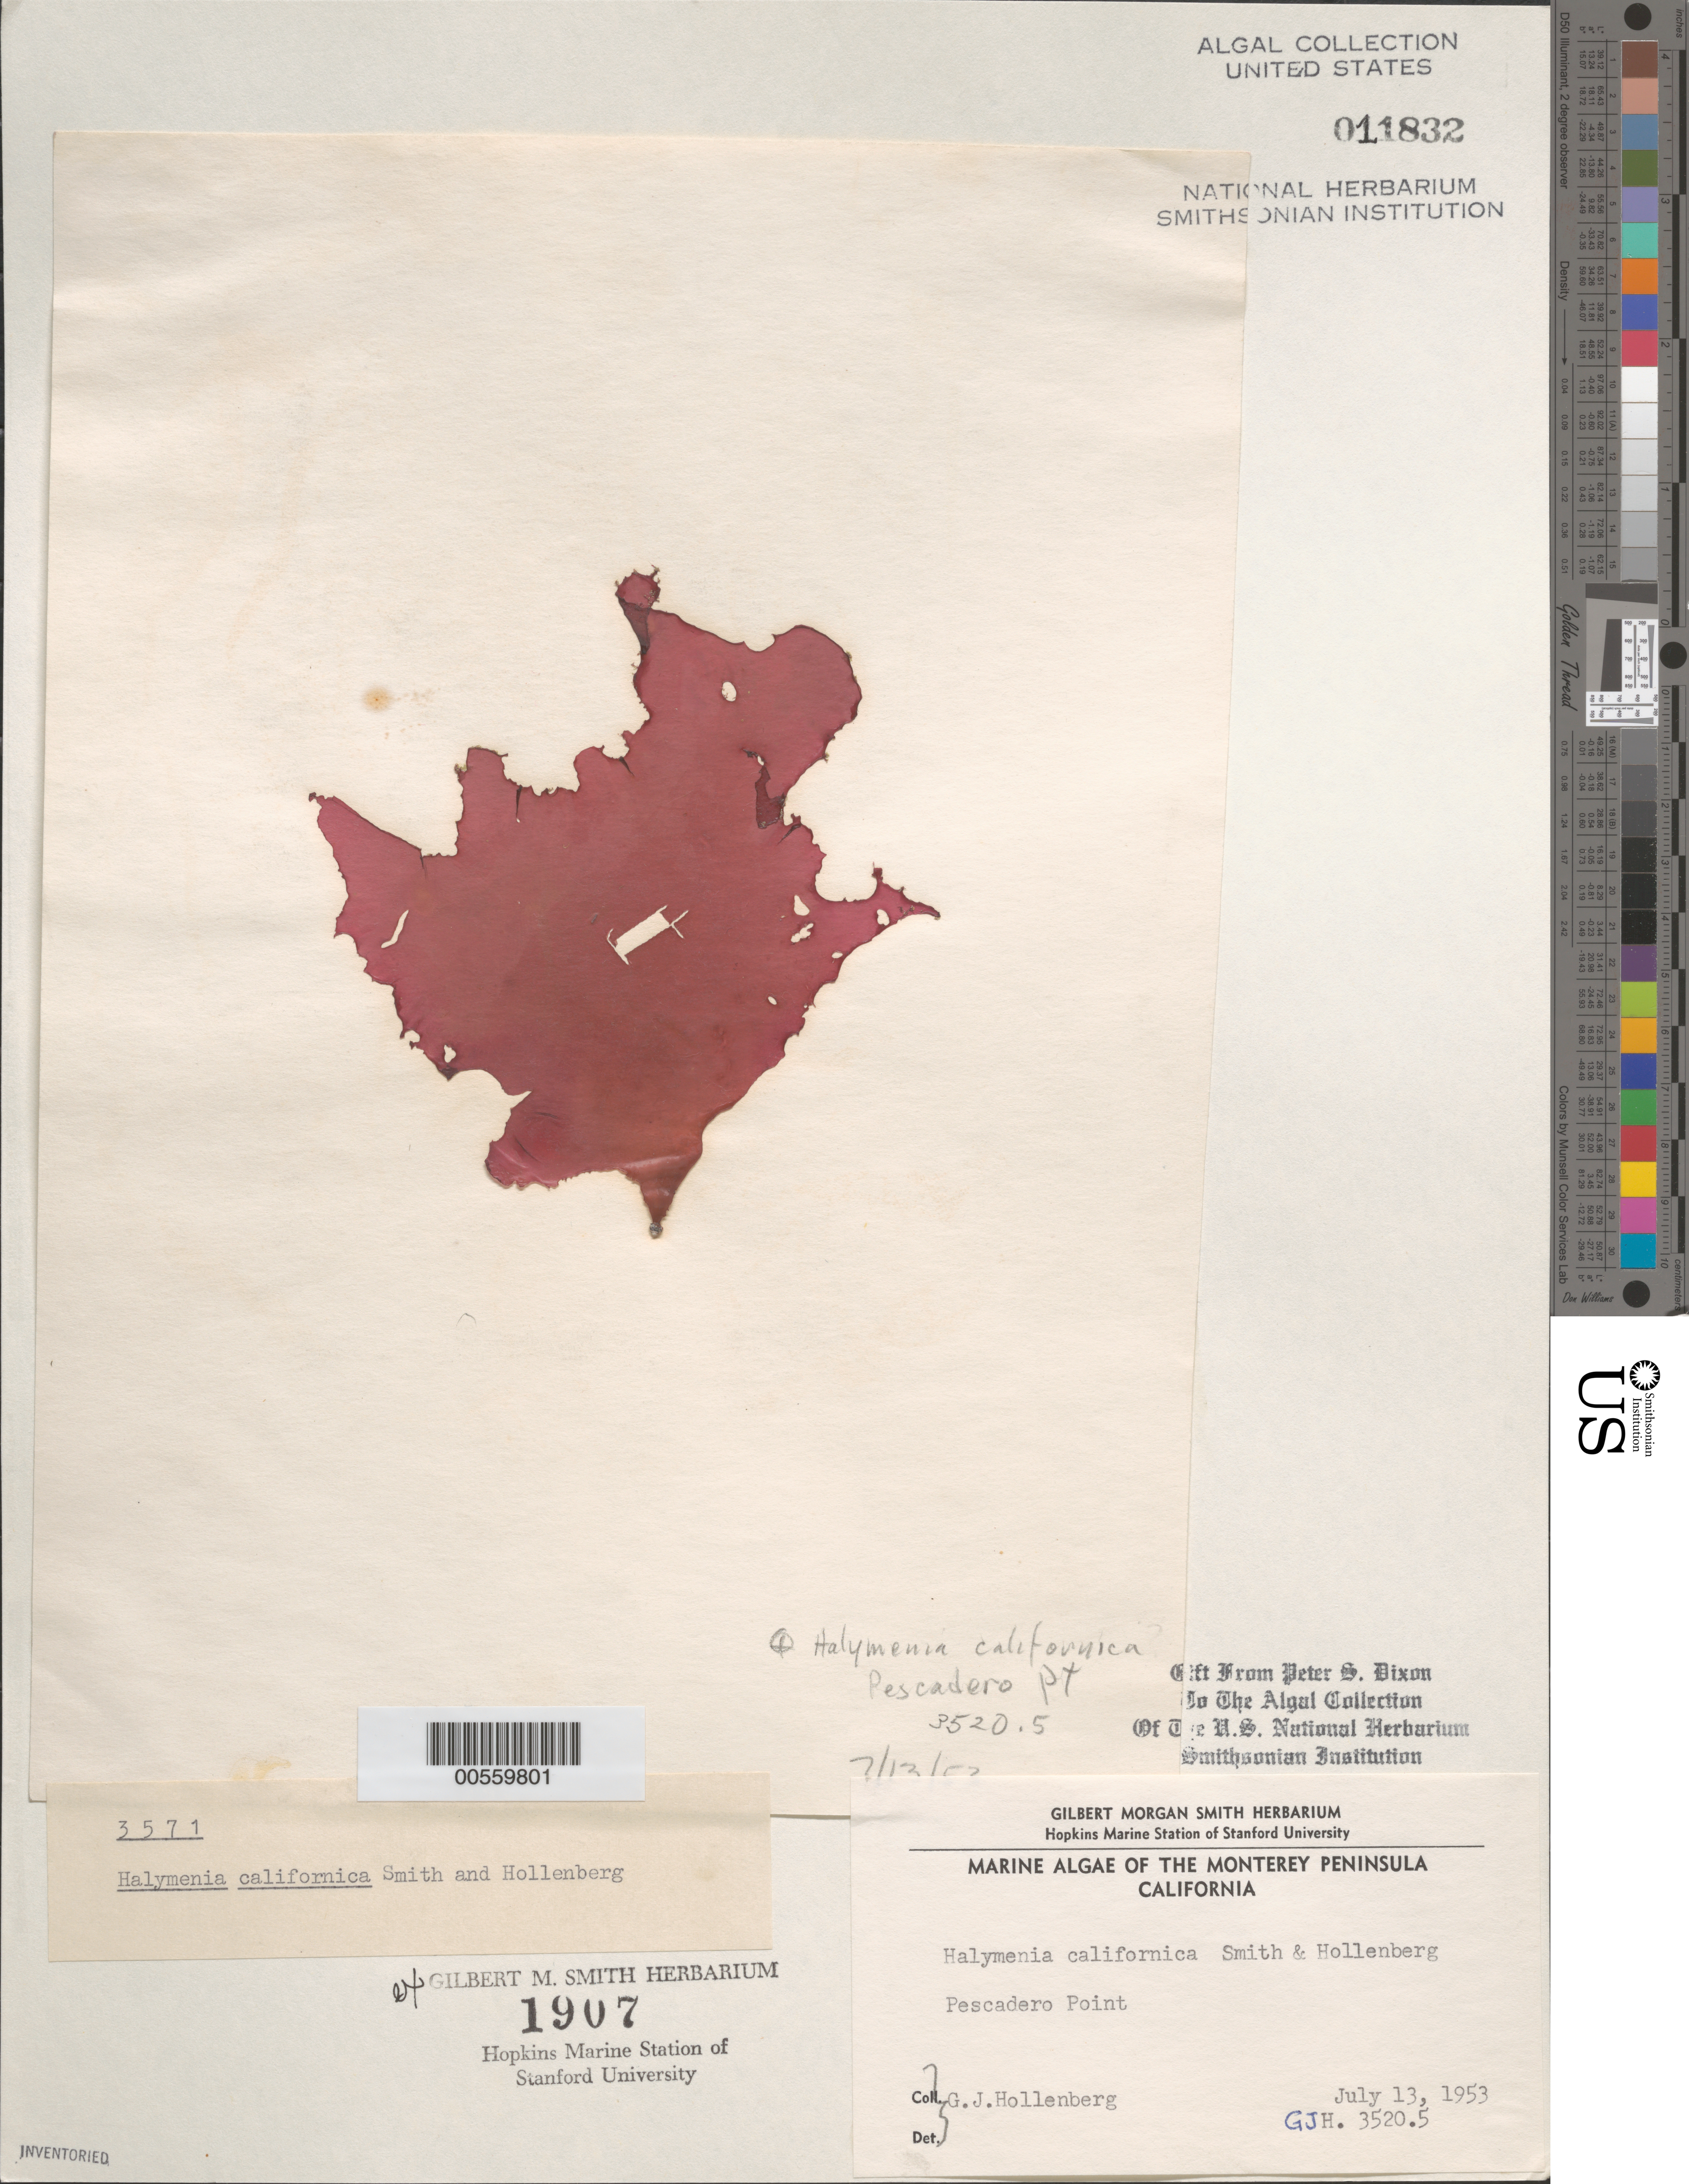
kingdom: Plantae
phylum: Rhodophyta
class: Florideophyceae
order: Halymeniales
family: Halymeniaceae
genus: Halymenia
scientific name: Halymenia californica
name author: G.M. Sm. & Hollenb.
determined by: Hollenberg, George J.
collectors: G. Hollenberg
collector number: GJH 3520.5 & PSD 3571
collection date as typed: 13 Jul 1953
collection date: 1953-07-13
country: United States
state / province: California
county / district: Monterey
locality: Pescadero Point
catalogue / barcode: US 11832